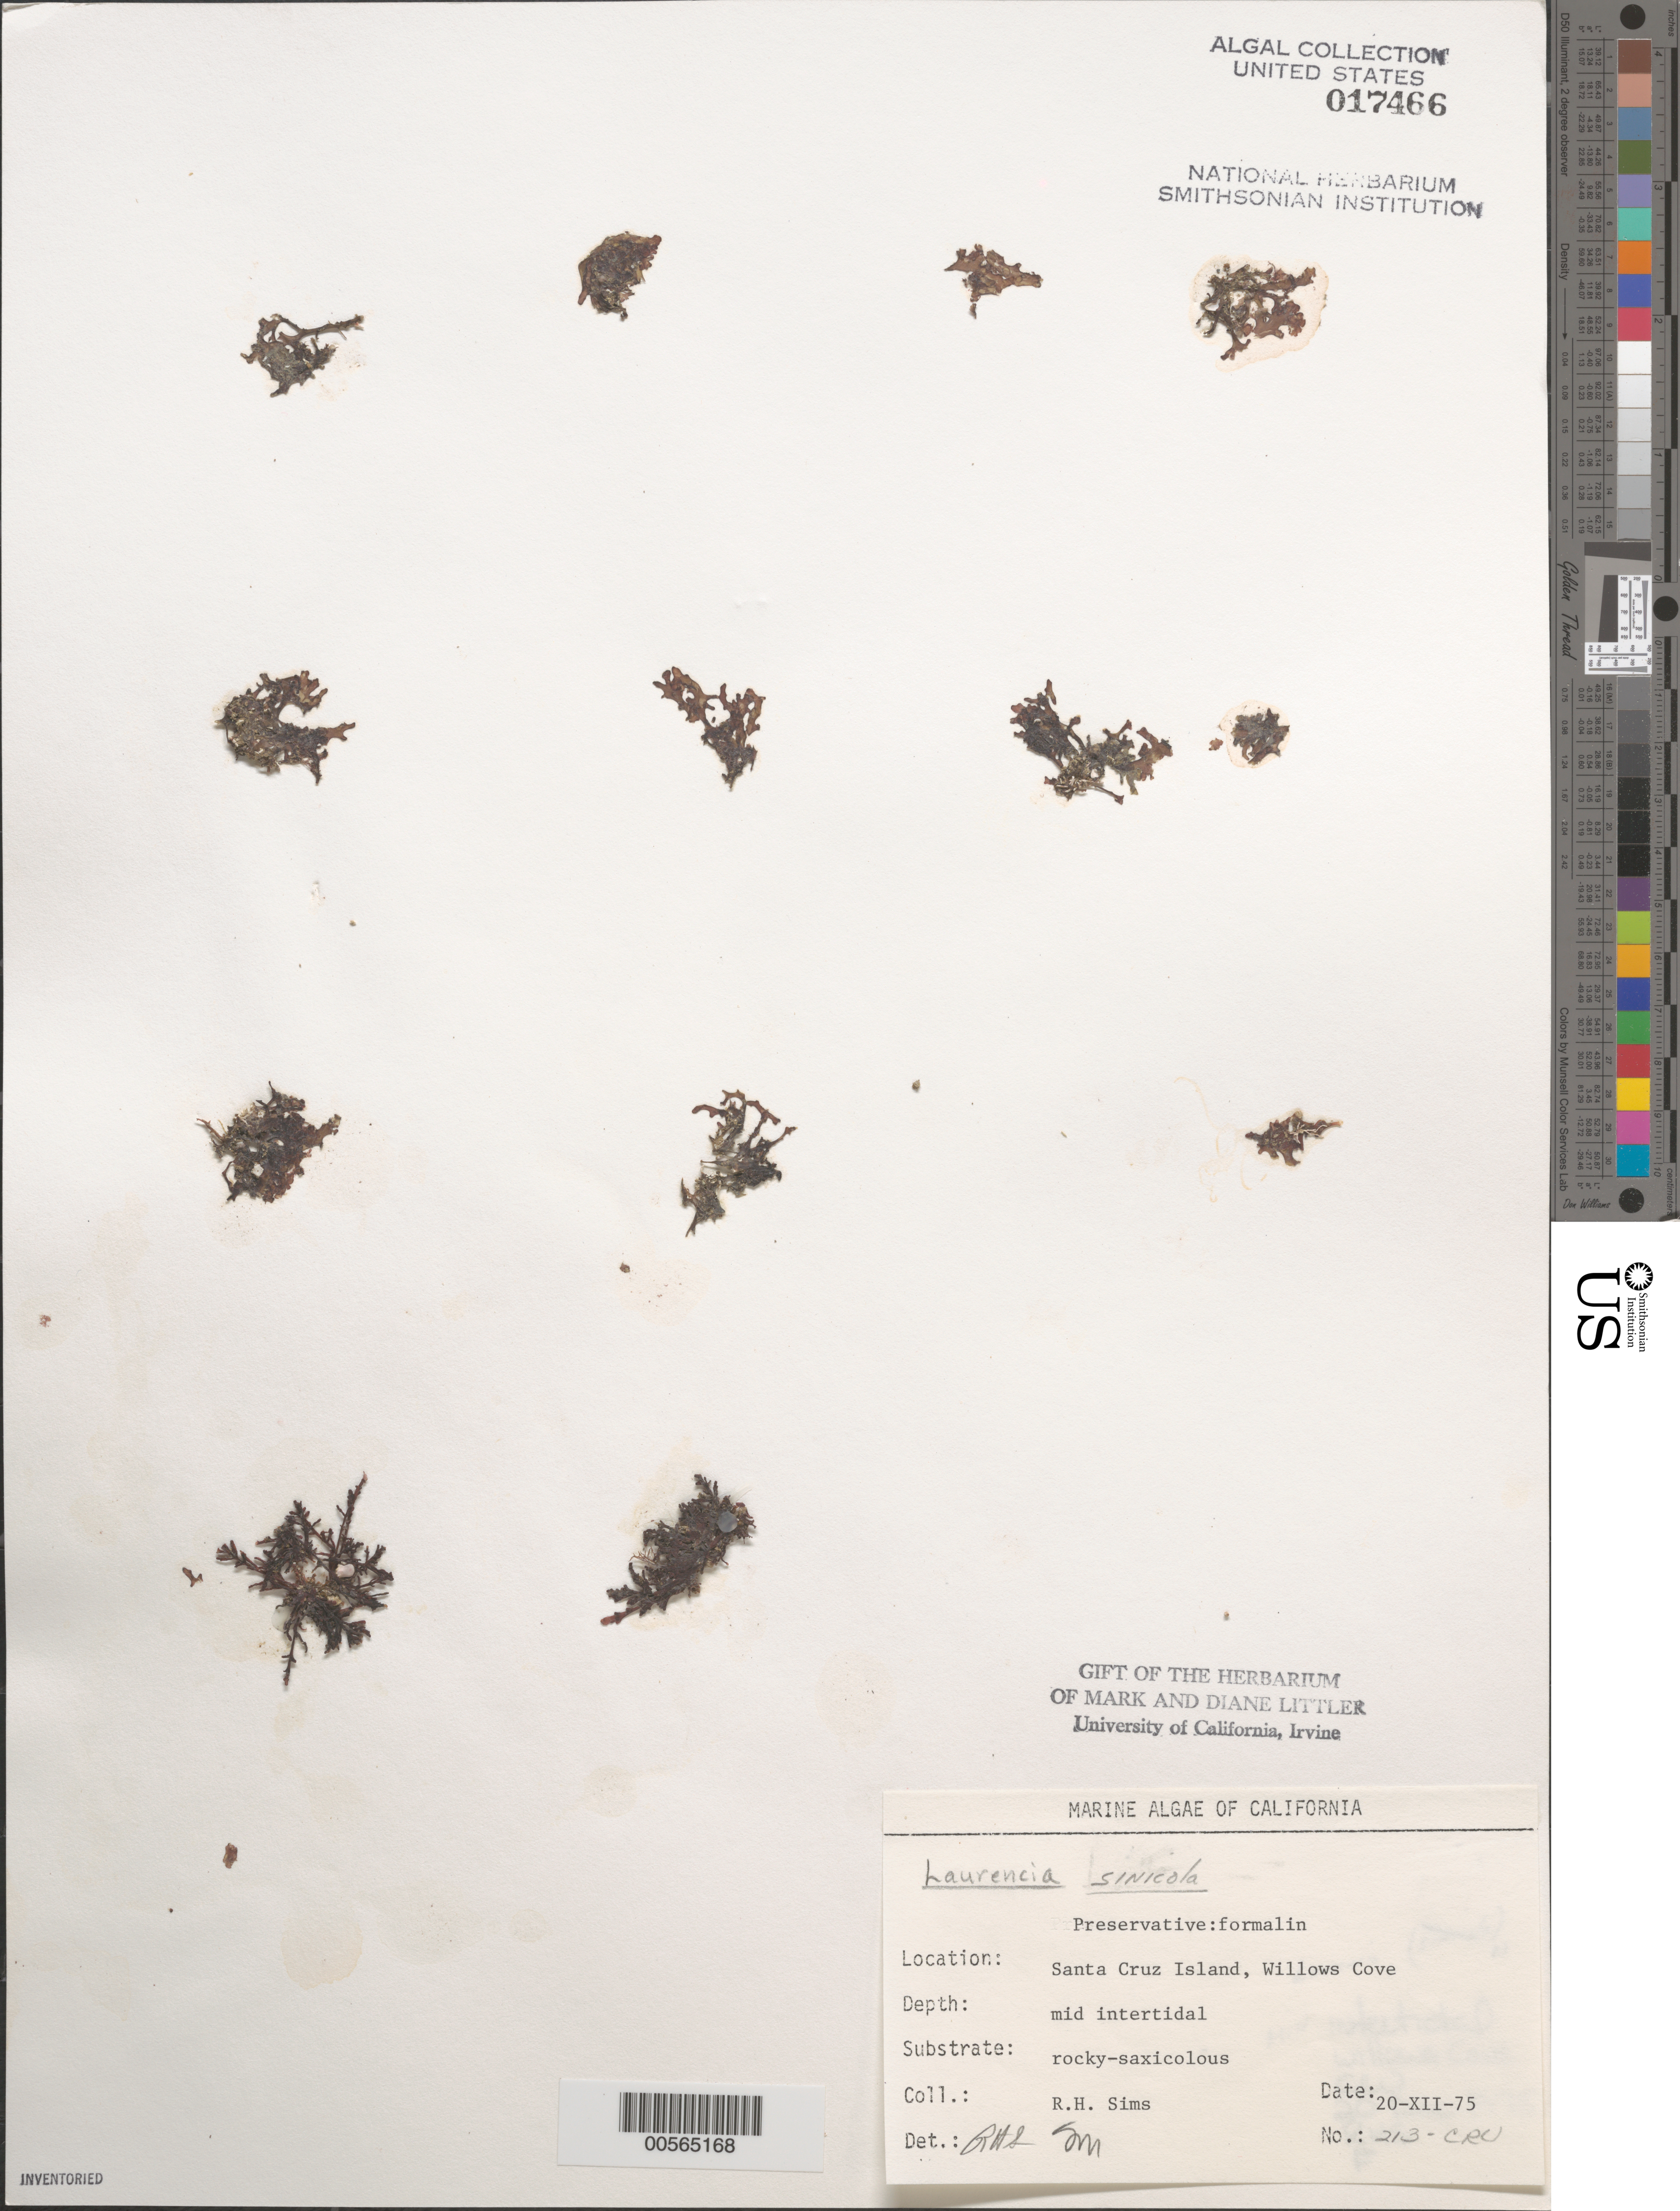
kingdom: Plantae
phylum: Rhodophyta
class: Florideophyceae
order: Ceramiales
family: Rhodomelaceae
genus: Osmundea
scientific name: Osmundea sinicola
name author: (Setchell & N.L. Gardner) K.W. Nam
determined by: Algae name updating Project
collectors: R. H. Sims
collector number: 213-cru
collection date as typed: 20 Dec 1975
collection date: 1975-12-20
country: United States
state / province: California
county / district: Santa Barbara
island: Santa Cruz Island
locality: Willows Cove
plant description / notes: BLM-SOCALBIGHT Rocky Intertidal Survey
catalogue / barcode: US 17466